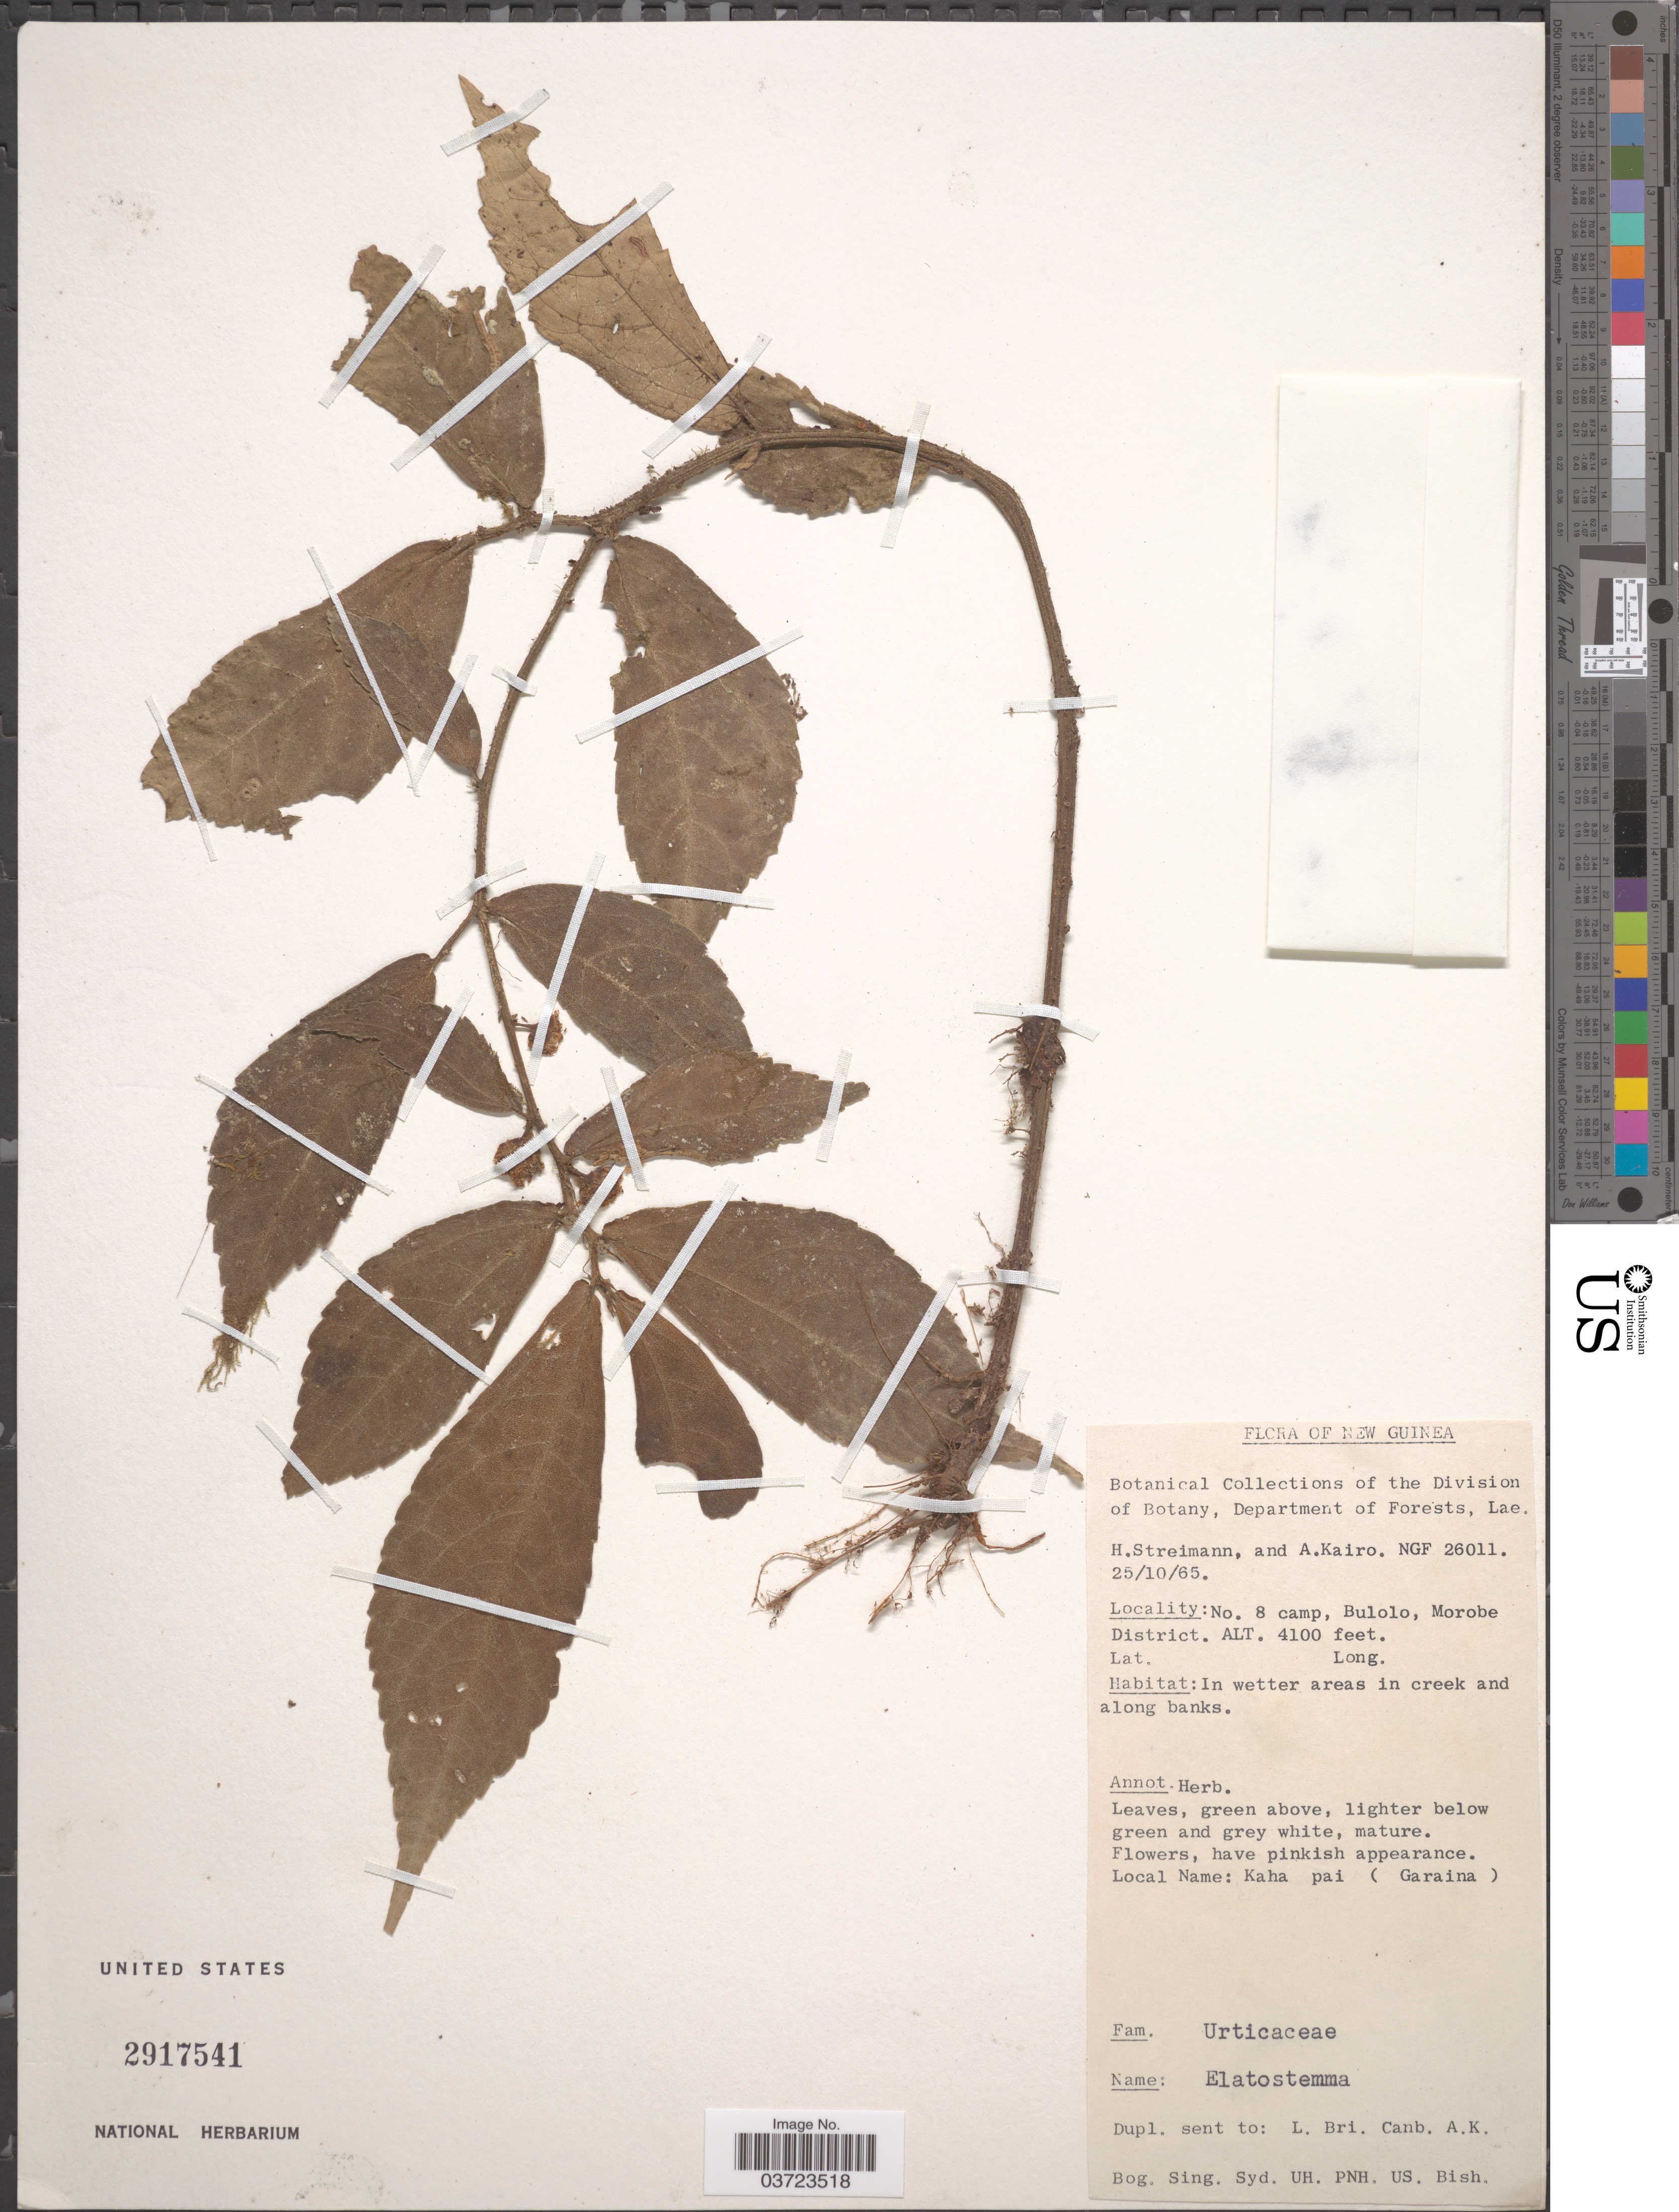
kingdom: Plantae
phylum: Tracheophyta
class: Magnoliopsida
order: Rosales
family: Urticaceae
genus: Elatostema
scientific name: Elatostema sp.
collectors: H. Streimann & A. Kairo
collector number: NGF 26011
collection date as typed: Transcribed d/m/y: 25/10/65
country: Papua New Guinea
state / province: Morobe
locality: New Guinea. No. 8 camp, Bulolo, Morobe District.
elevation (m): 1250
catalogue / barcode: US 2917541